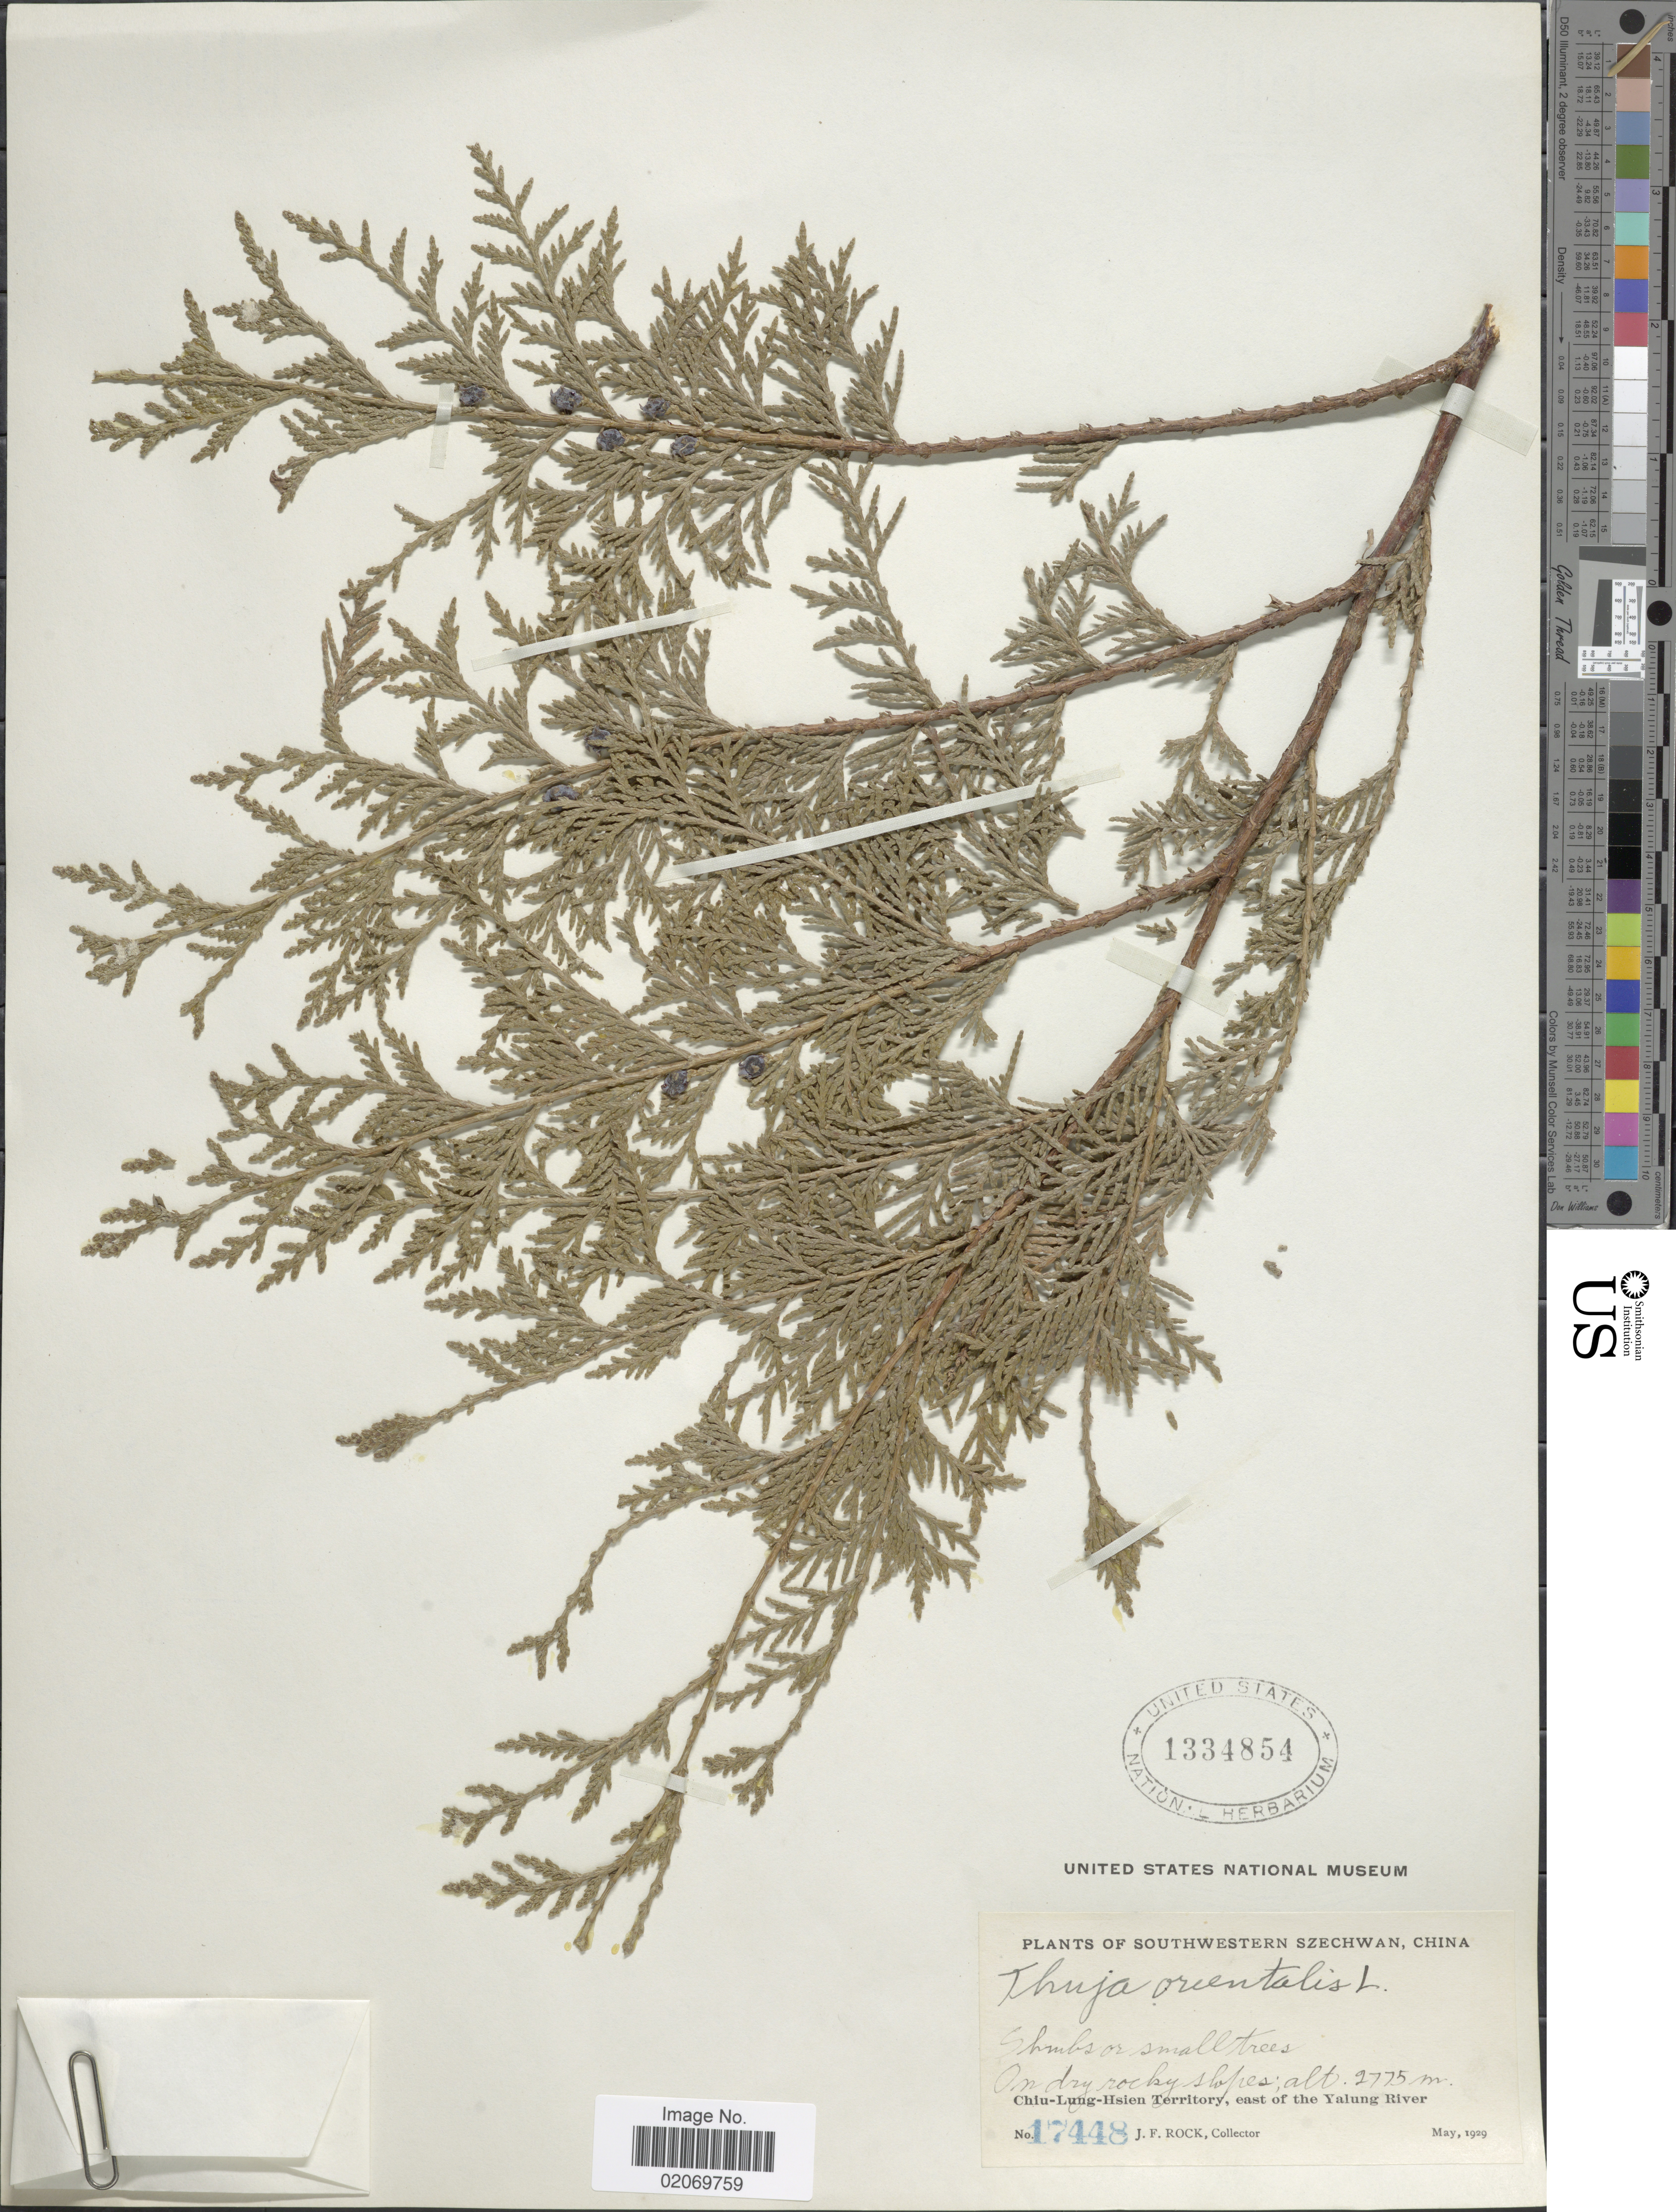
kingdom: Plantae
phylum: Tracheophyta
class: Pinopsida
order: Pinales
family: Cupressaceae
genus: Thuja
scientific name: Thuja orientalis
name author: L.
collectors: J. Rock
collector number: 17448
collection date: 1929-05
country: China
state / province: Sichuan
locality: Southwestern Szechwan, On dry rocky slopes; Chiu-Lung-Hsien Territory, On dry rocky slopes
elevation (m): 2775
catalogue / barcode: US 1334854